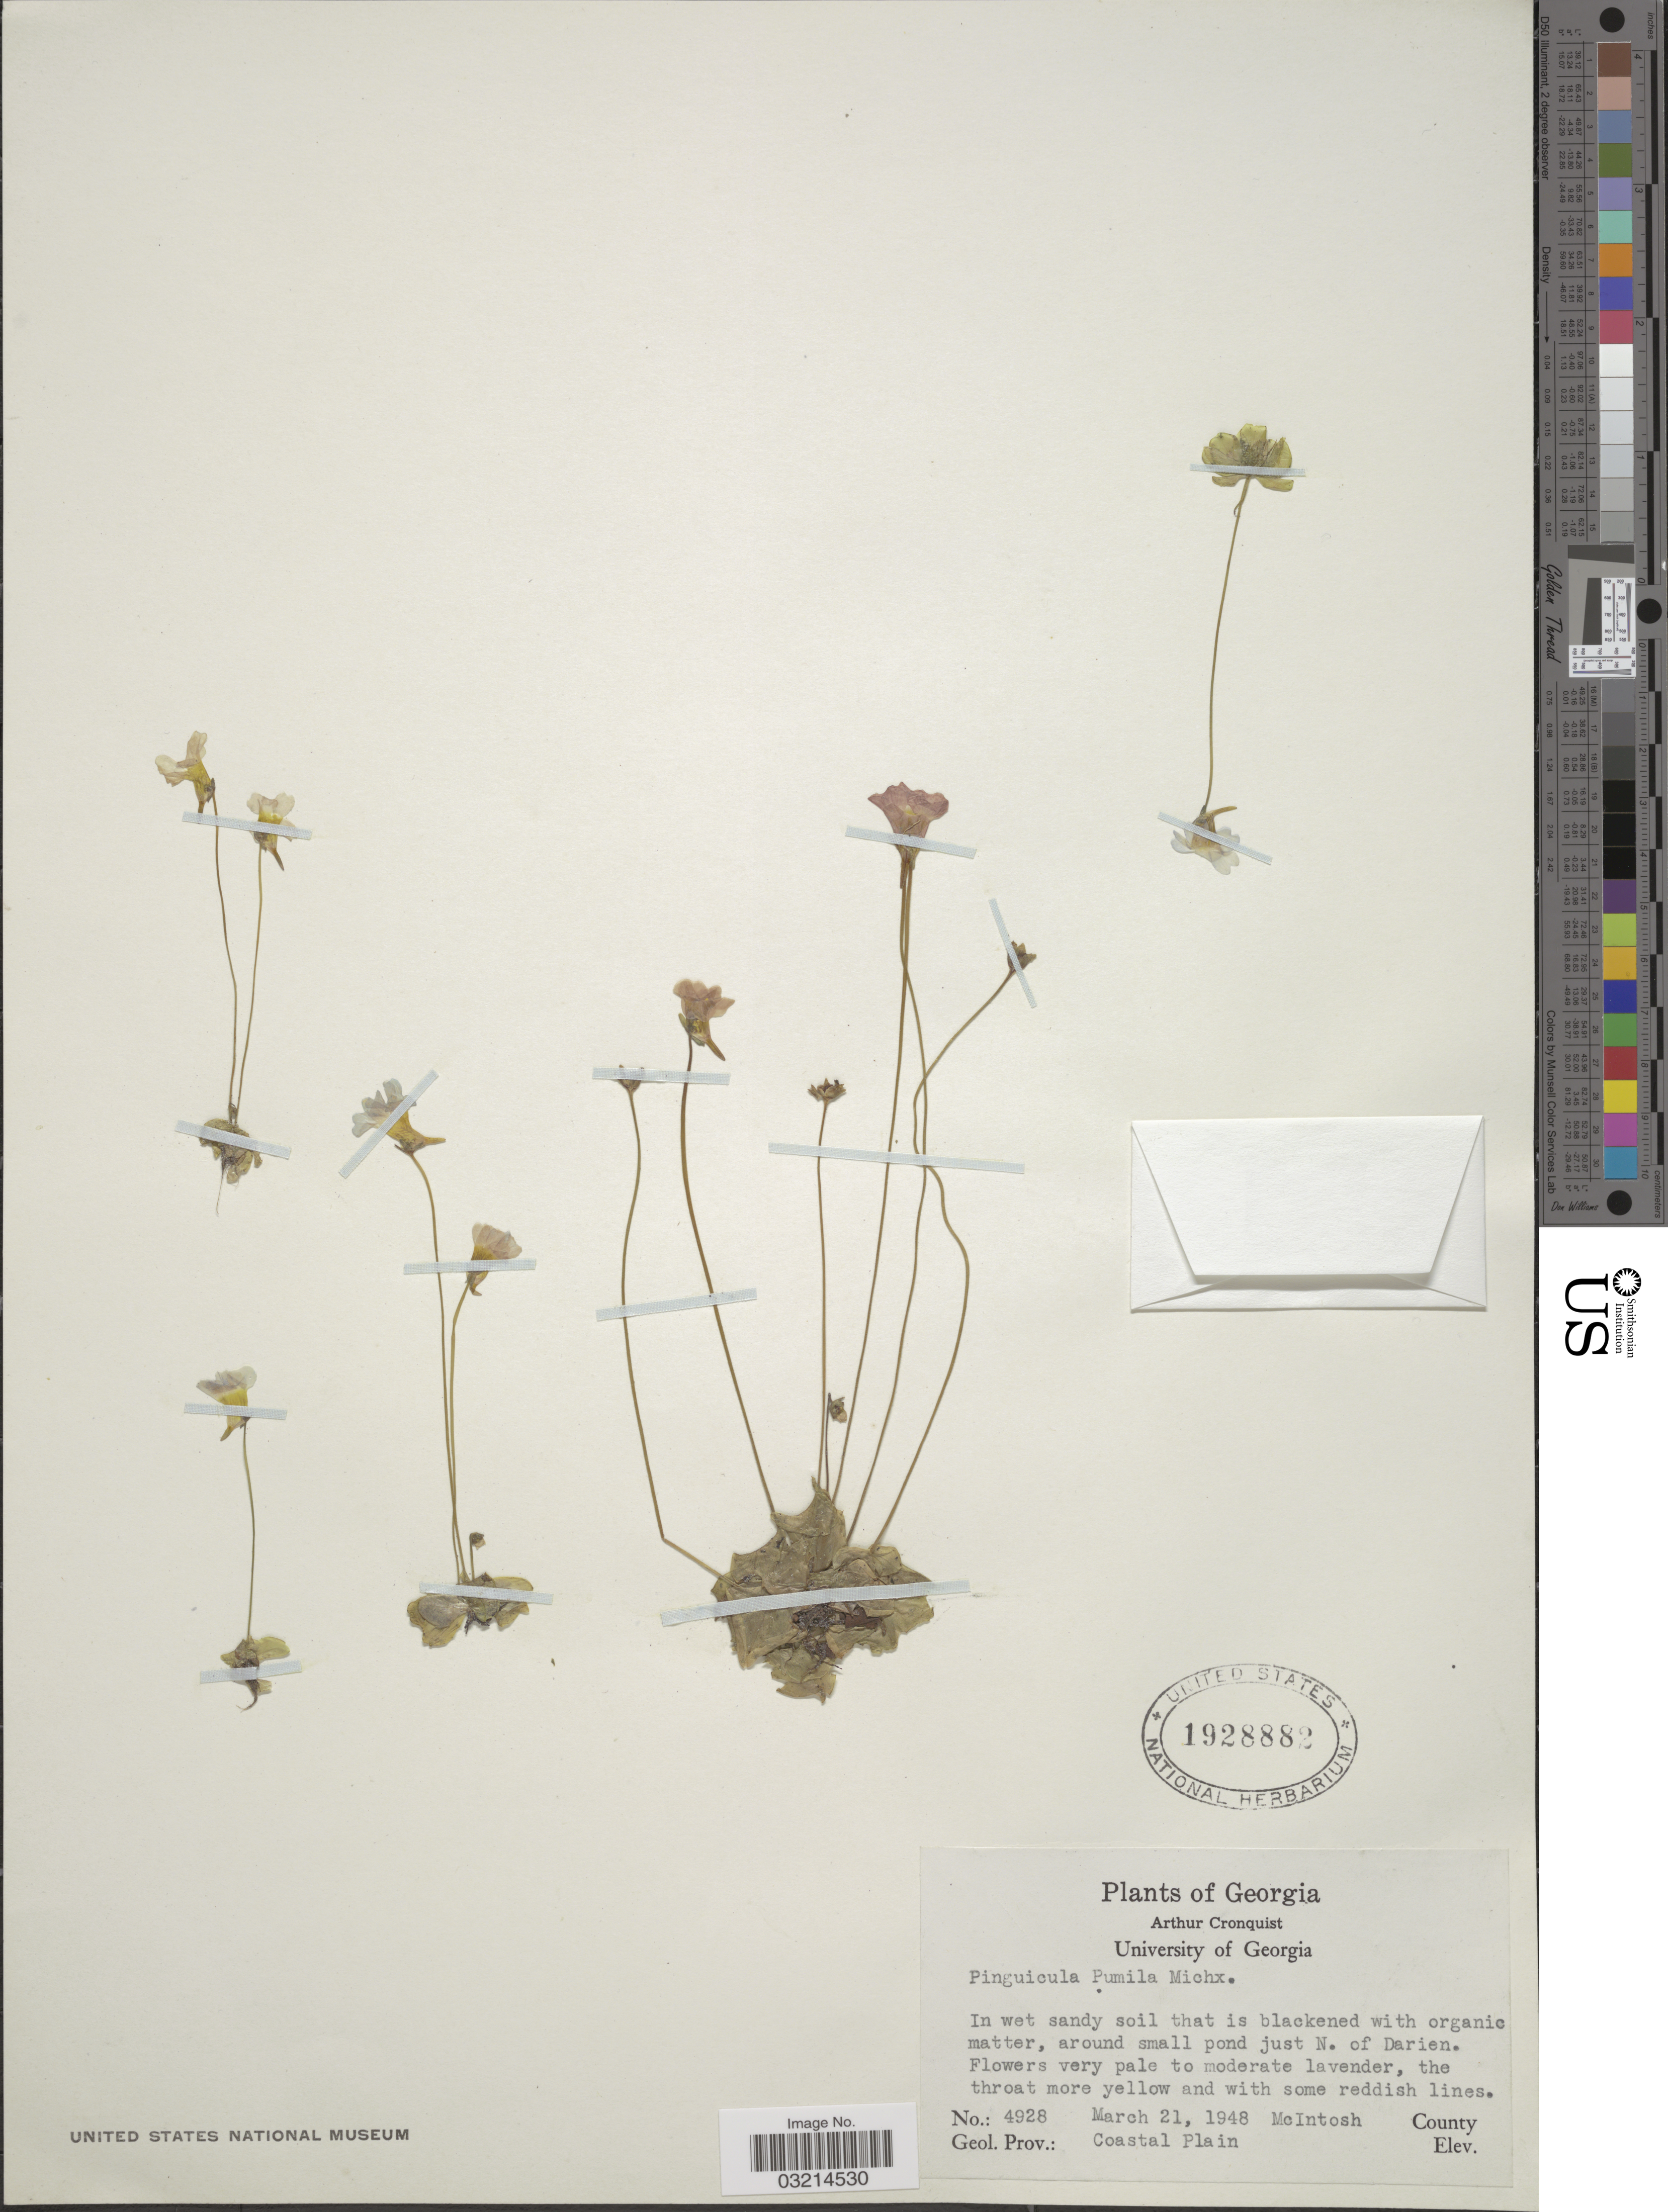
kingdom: Plantae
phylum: Tracheophyta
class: Magnoliopsida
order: Lamiales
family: Lentibulariaceae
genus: Pinguicula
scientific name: Pinguicula pumila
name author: Michx.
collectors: A. J. Cronquist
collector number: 4928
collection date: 1948-03-21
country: United States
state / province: Georgia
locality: Around small pond just N. of Darien. McIntosh County. Geol. Prov: Coastal Plain.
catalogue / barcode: US 1928882